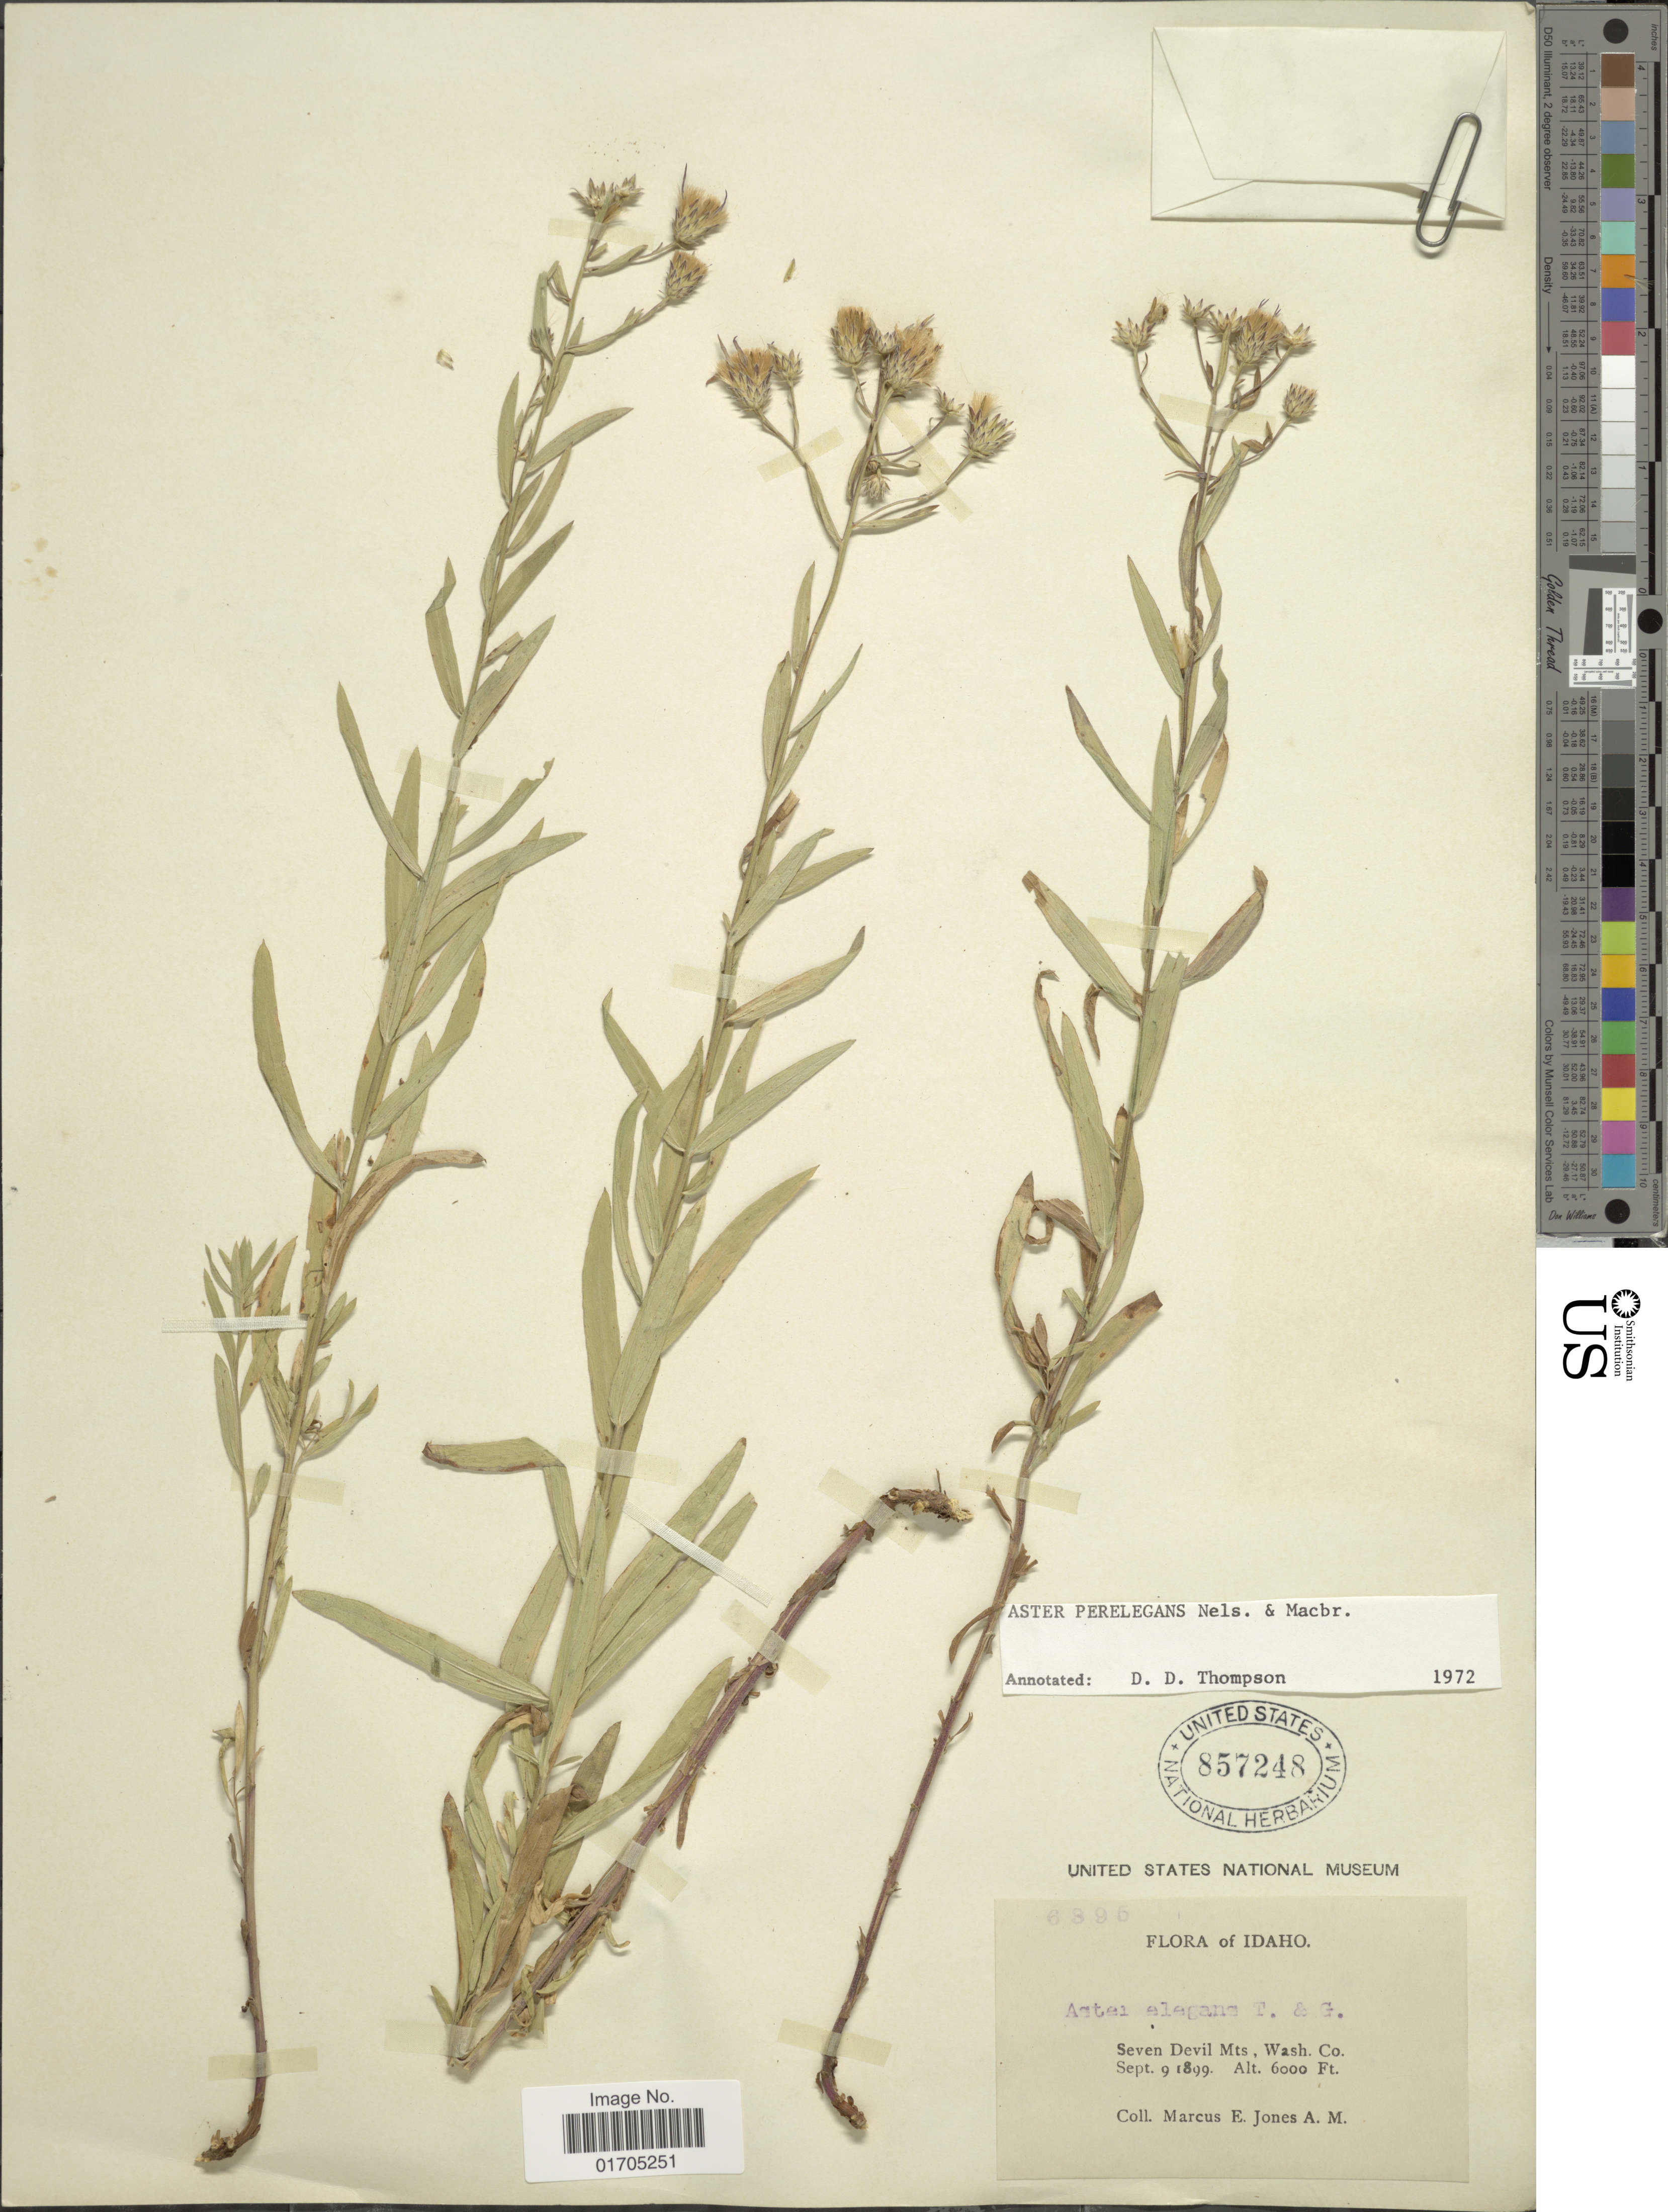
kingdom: Plantae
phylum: Tracheophyta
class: Magnoliopsida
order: Asterales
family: Asteraceae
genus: Eucephalus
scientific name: Eucephalus elegans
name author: Nutt.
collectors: M. E. Jones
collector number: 6895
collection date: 1899-09-09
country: United States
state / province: Idaho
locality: Seven Devil Mts, Wash. Co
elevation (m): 1829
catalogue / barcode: US 857248